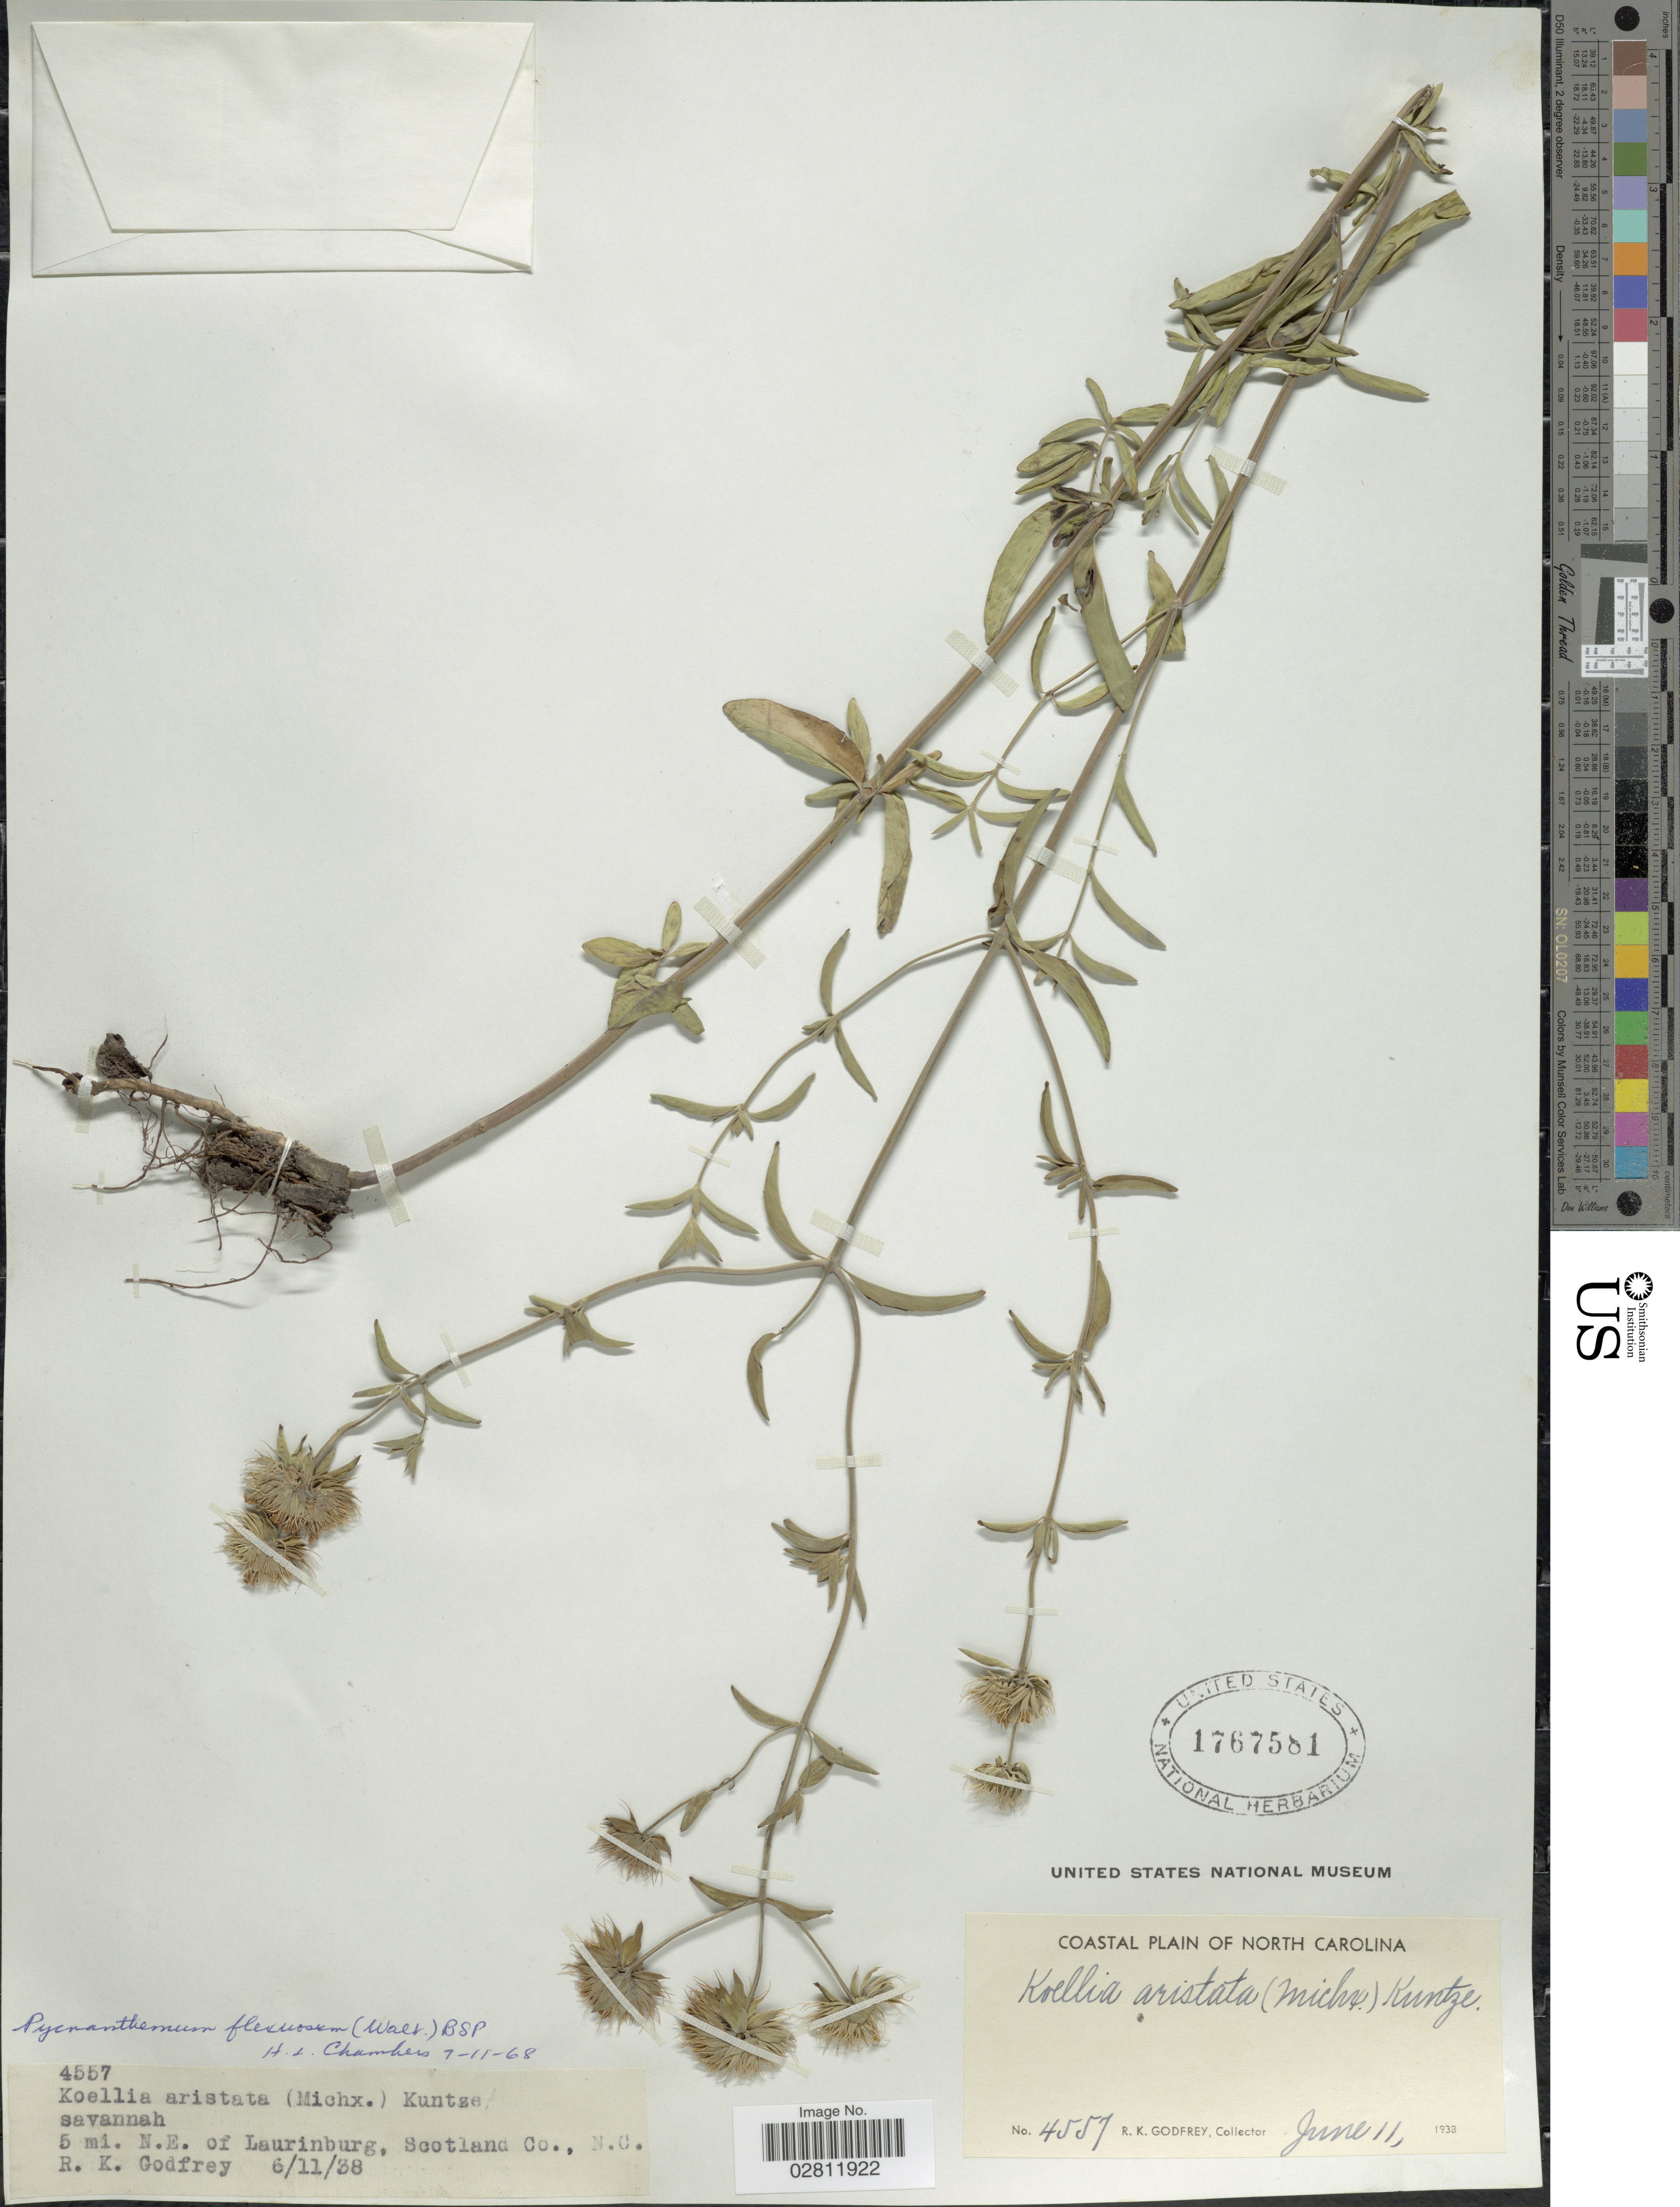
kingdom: Plantae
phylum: Tracheophyta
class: Magnoliopsida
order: Lamiales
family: Lamiaceae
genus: Pycnanthemum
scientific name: Pycnanthemum flexuosum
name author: (Walter) Britton, Stearns & Poggenb.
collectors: R. K. Godfrey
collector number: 4557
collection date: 1938-06-11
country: United States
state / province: North Carolina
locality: Coastal plain of North Carolina. 5 mi. N.E. of Laurinburg, Scotland Co.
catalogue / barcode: US 1767581